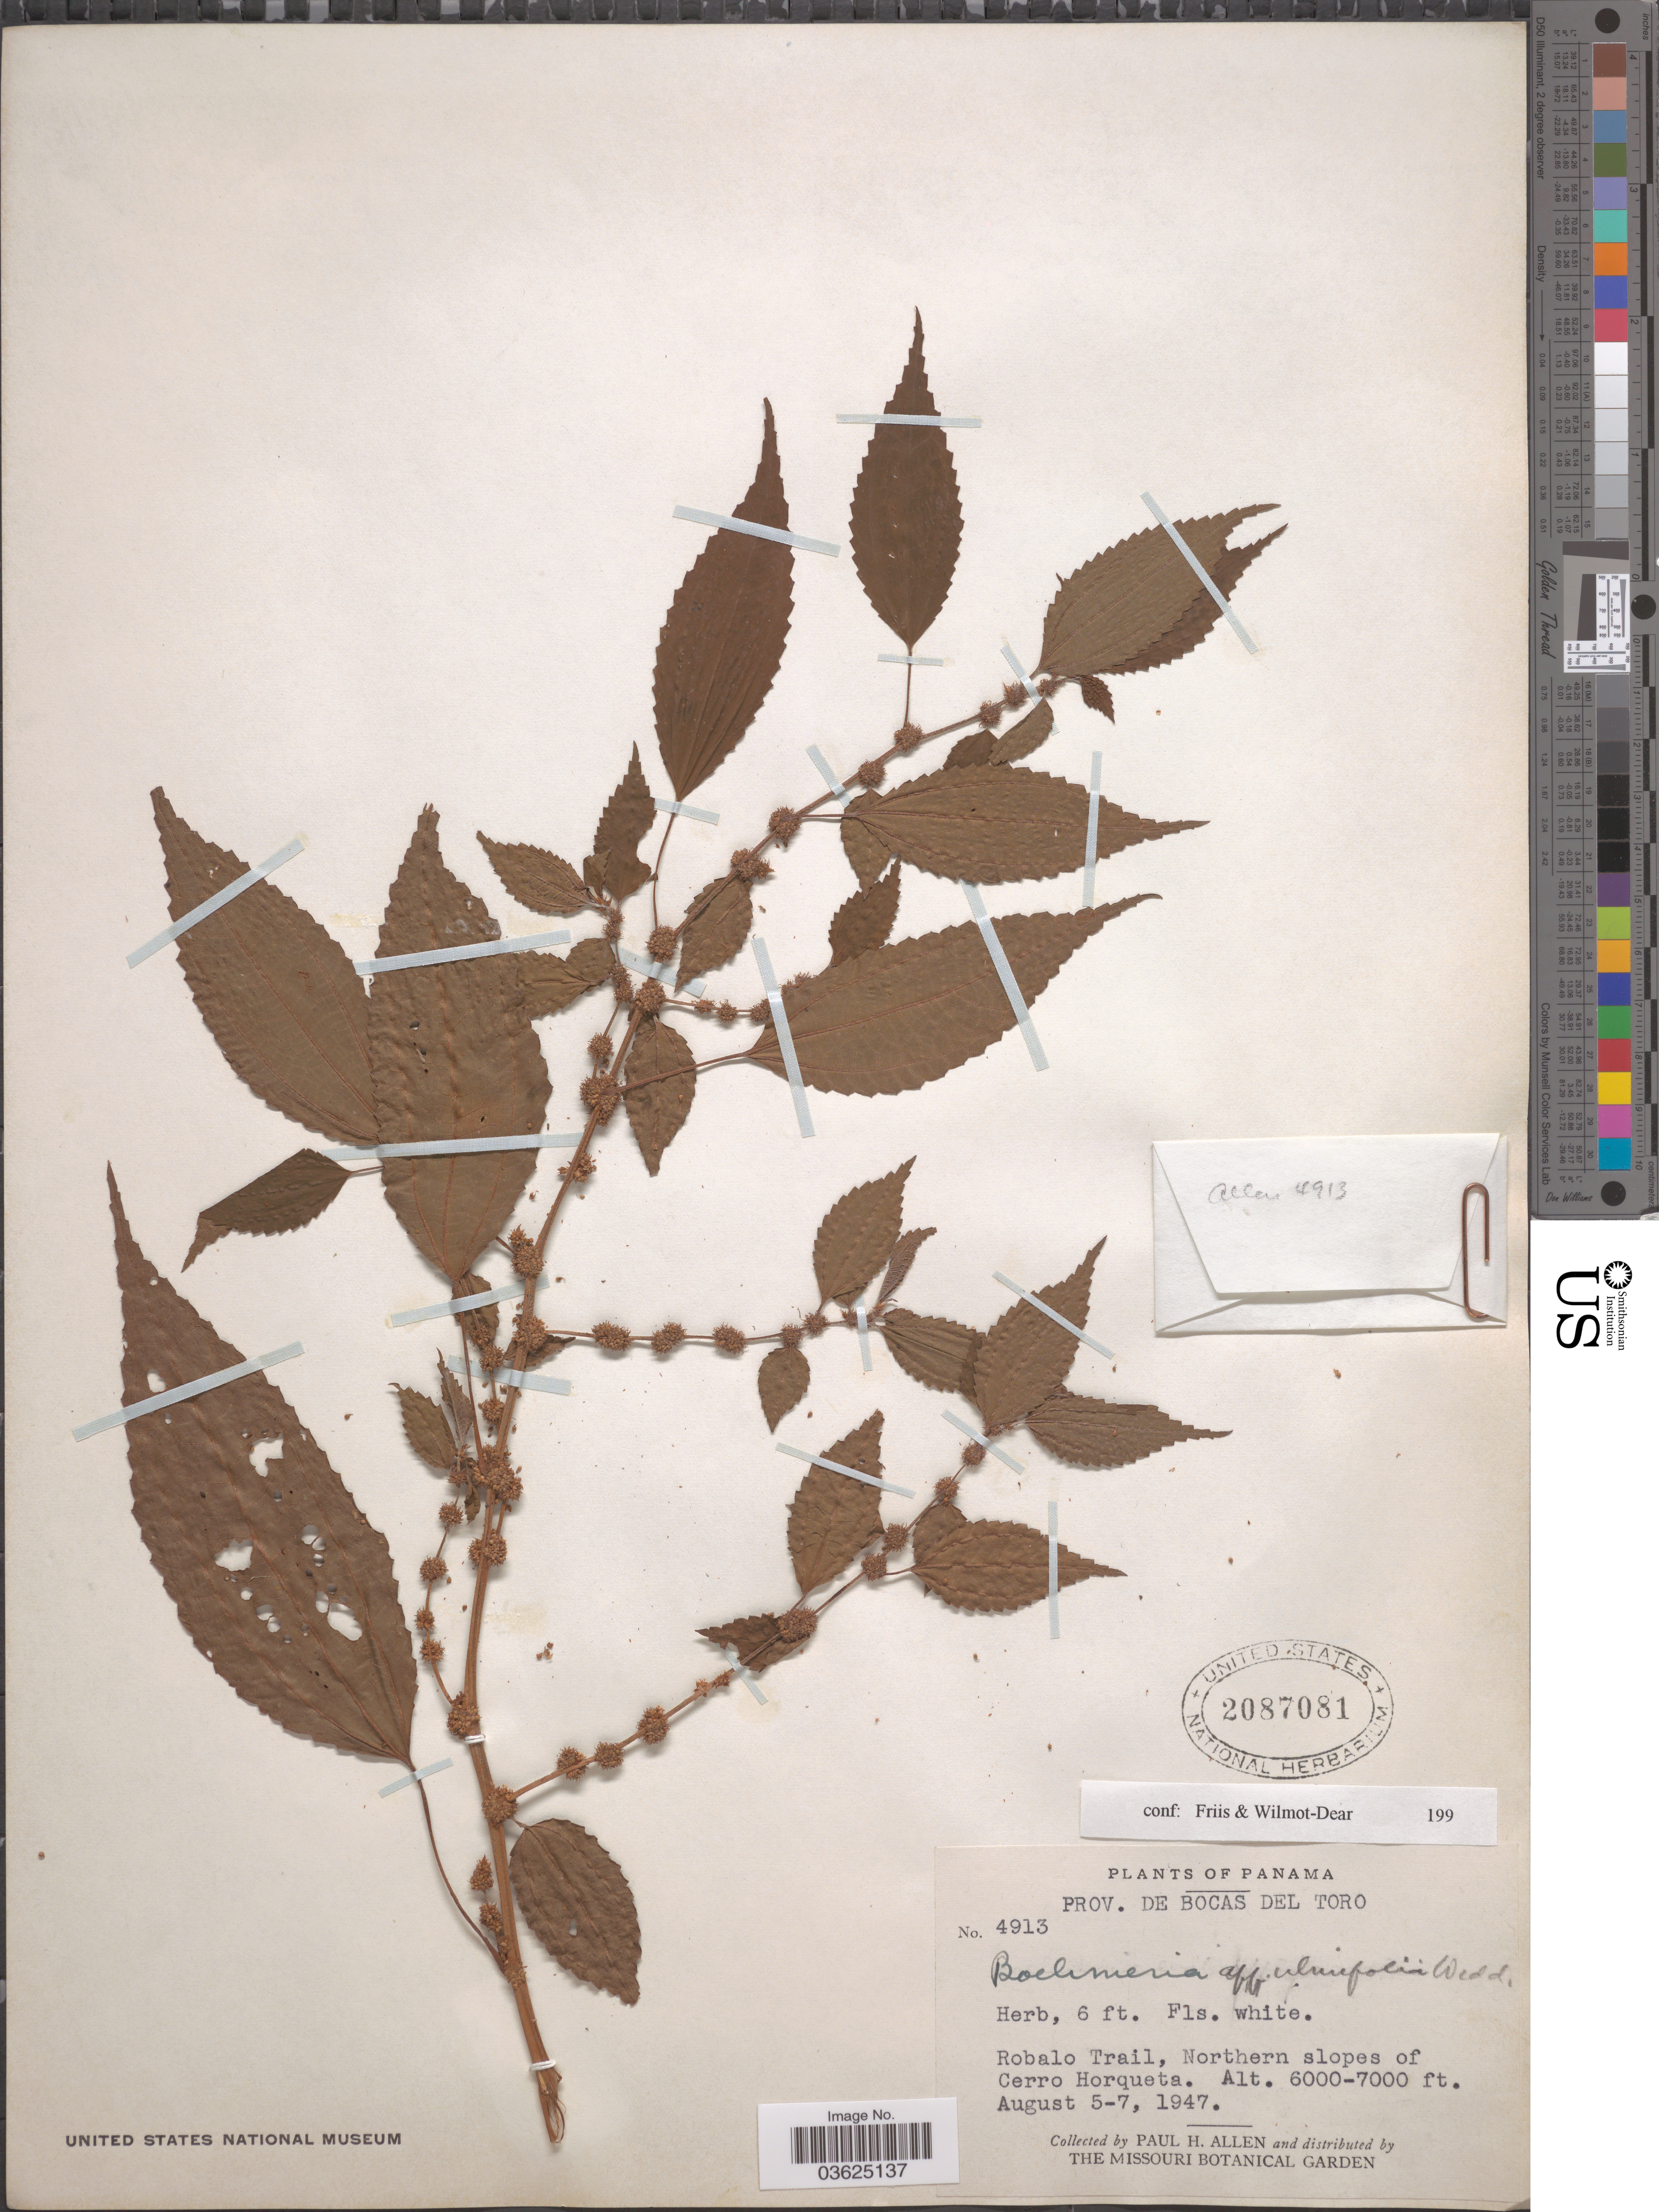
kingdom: Plantae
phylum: Tracheophyta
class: Magnoliopsida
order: Rosales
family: Urticaceae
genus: Boehmeria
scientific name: Boehmeria ulmifolia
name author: Wedd.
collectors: P. H. Allen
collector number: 4913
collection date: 1947-08-05/1947-08-07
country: Panama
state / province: Bocas del Toro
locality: Robalo Trail, Northern slopes of Cerro Horqueta.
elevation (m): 1829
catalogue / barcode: US 2087081